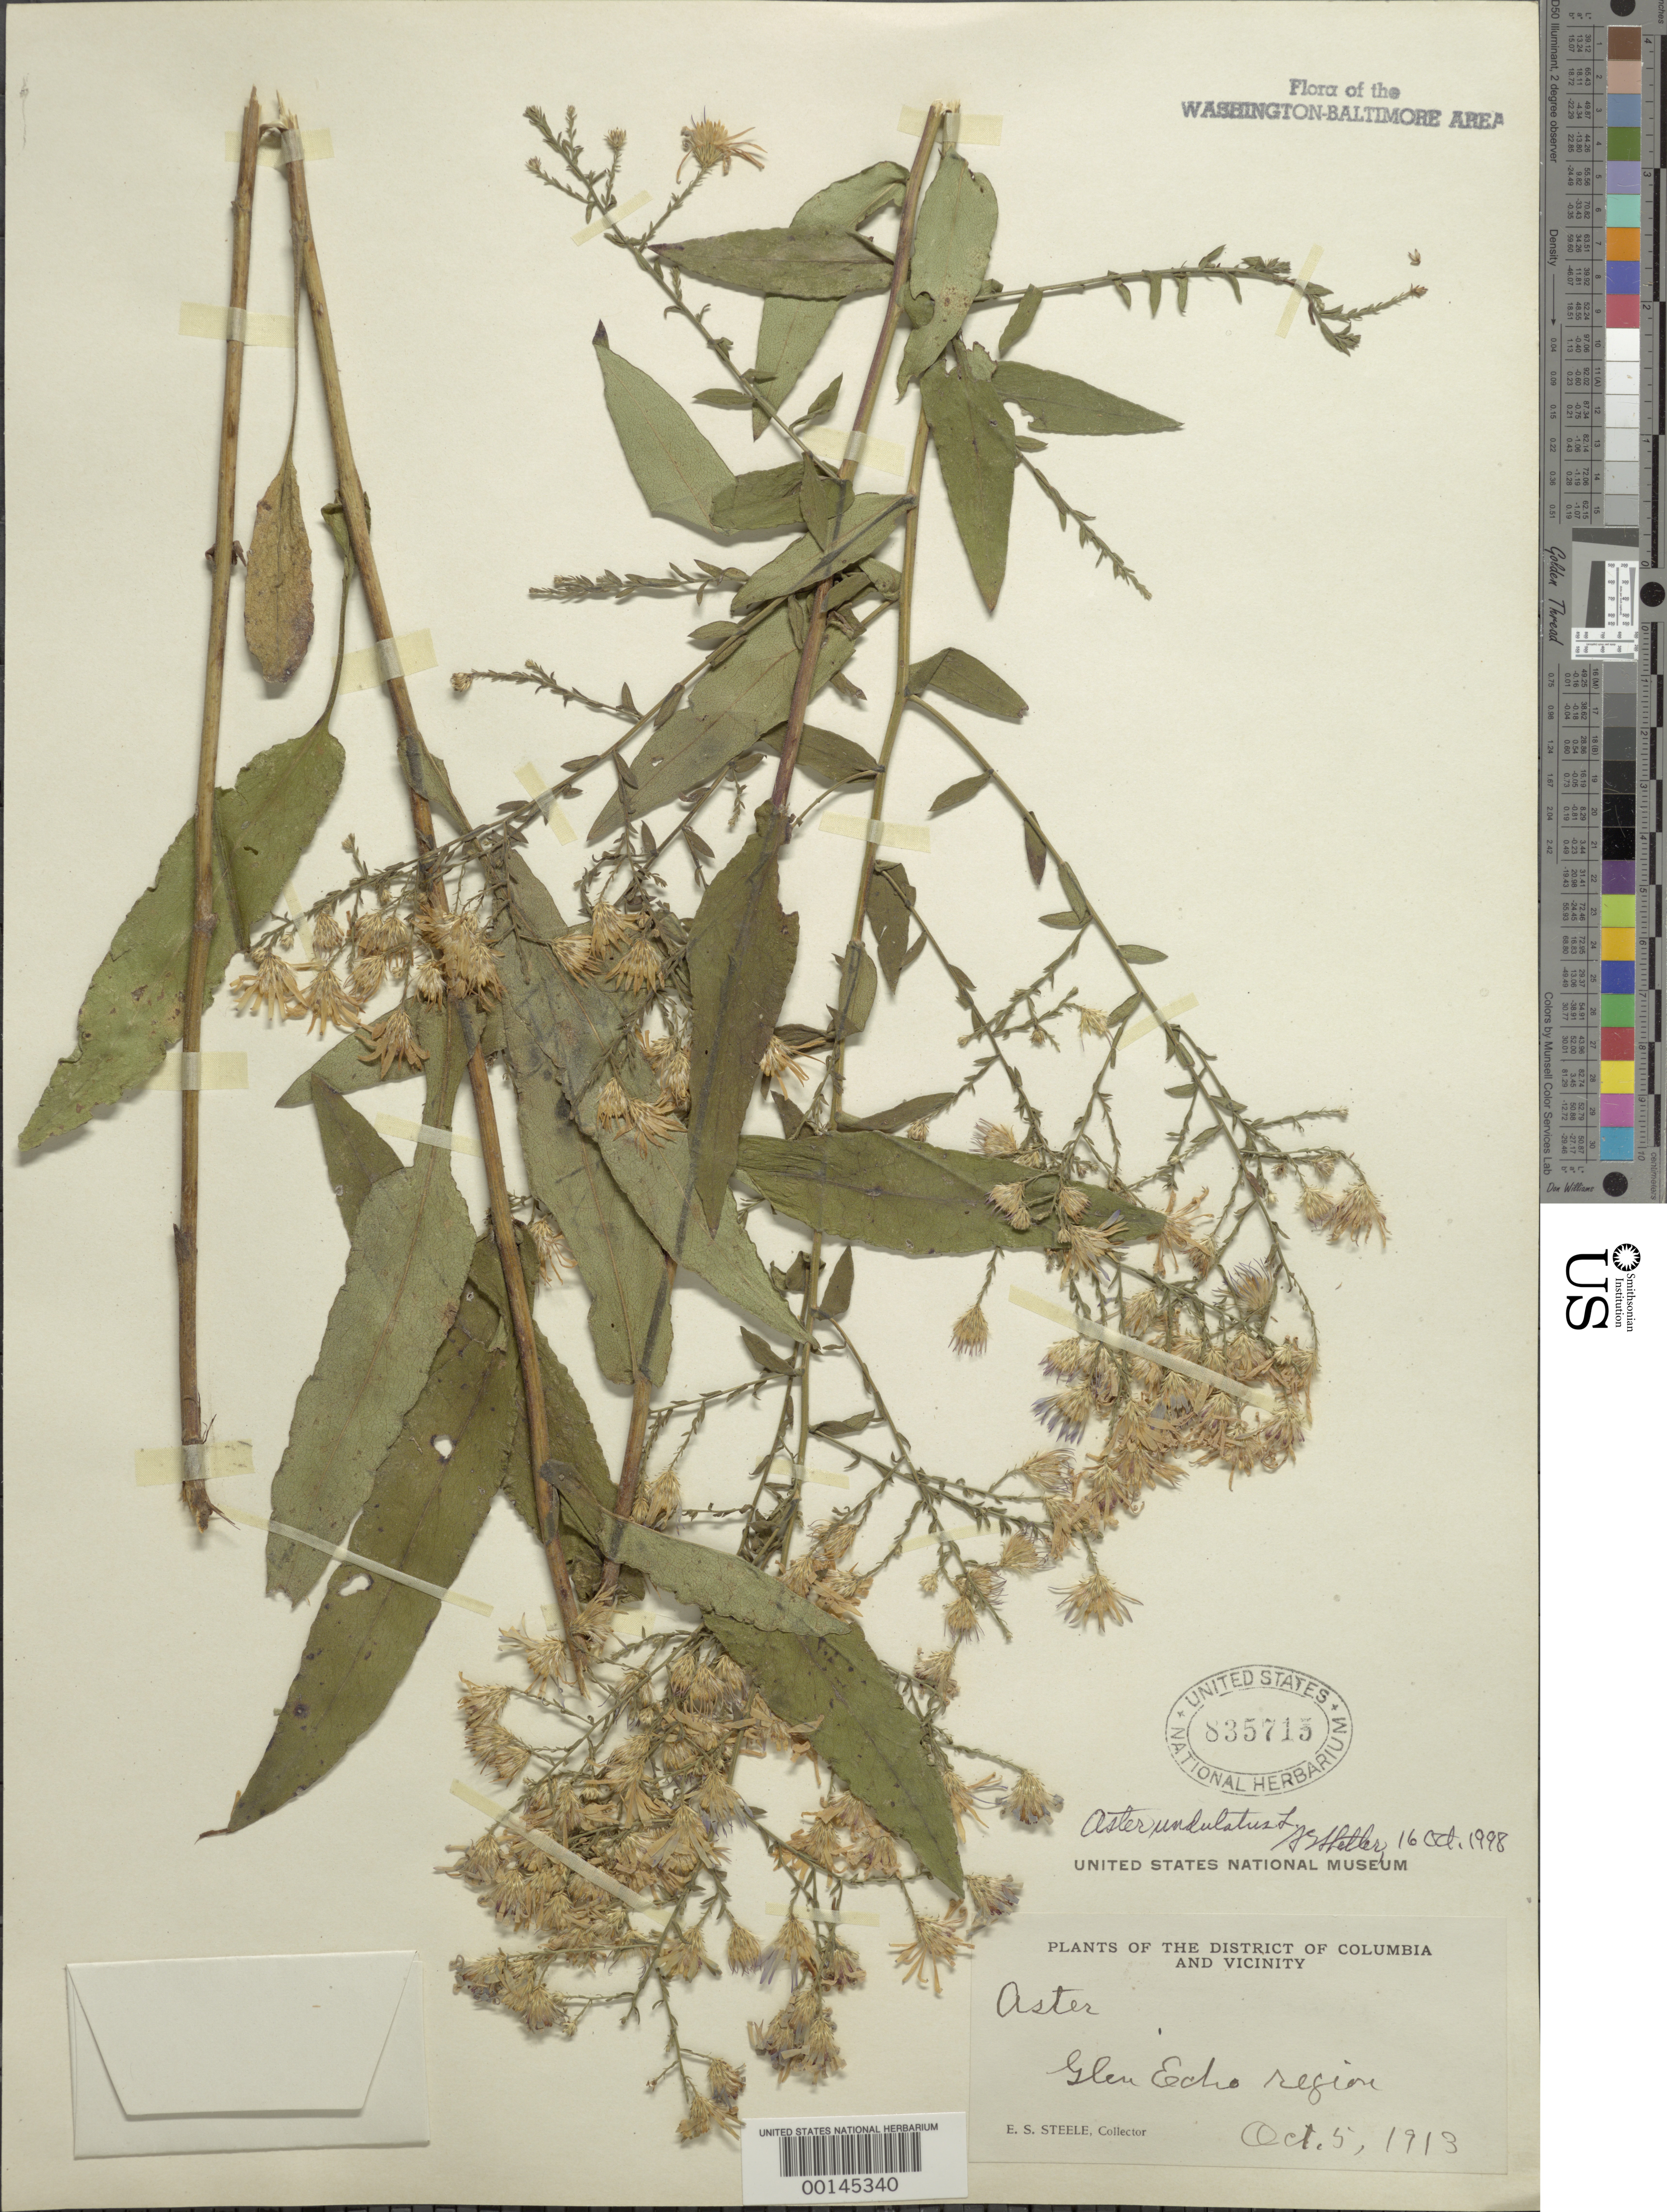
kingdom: Plantae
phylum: Tracheophyta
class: Magnoliopsida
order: Asterales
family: Asteraceae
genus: Symphyotrichum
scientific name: Symphyotrichum undulatum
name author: (L.) G.L. Nesom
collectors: E. Steele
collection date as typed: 05 Oct 1913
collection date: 1913-10-05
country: United States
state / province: Maryland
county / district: Montgomery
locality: Glen Echo Region C. & O. Canal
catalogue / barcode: US 835715